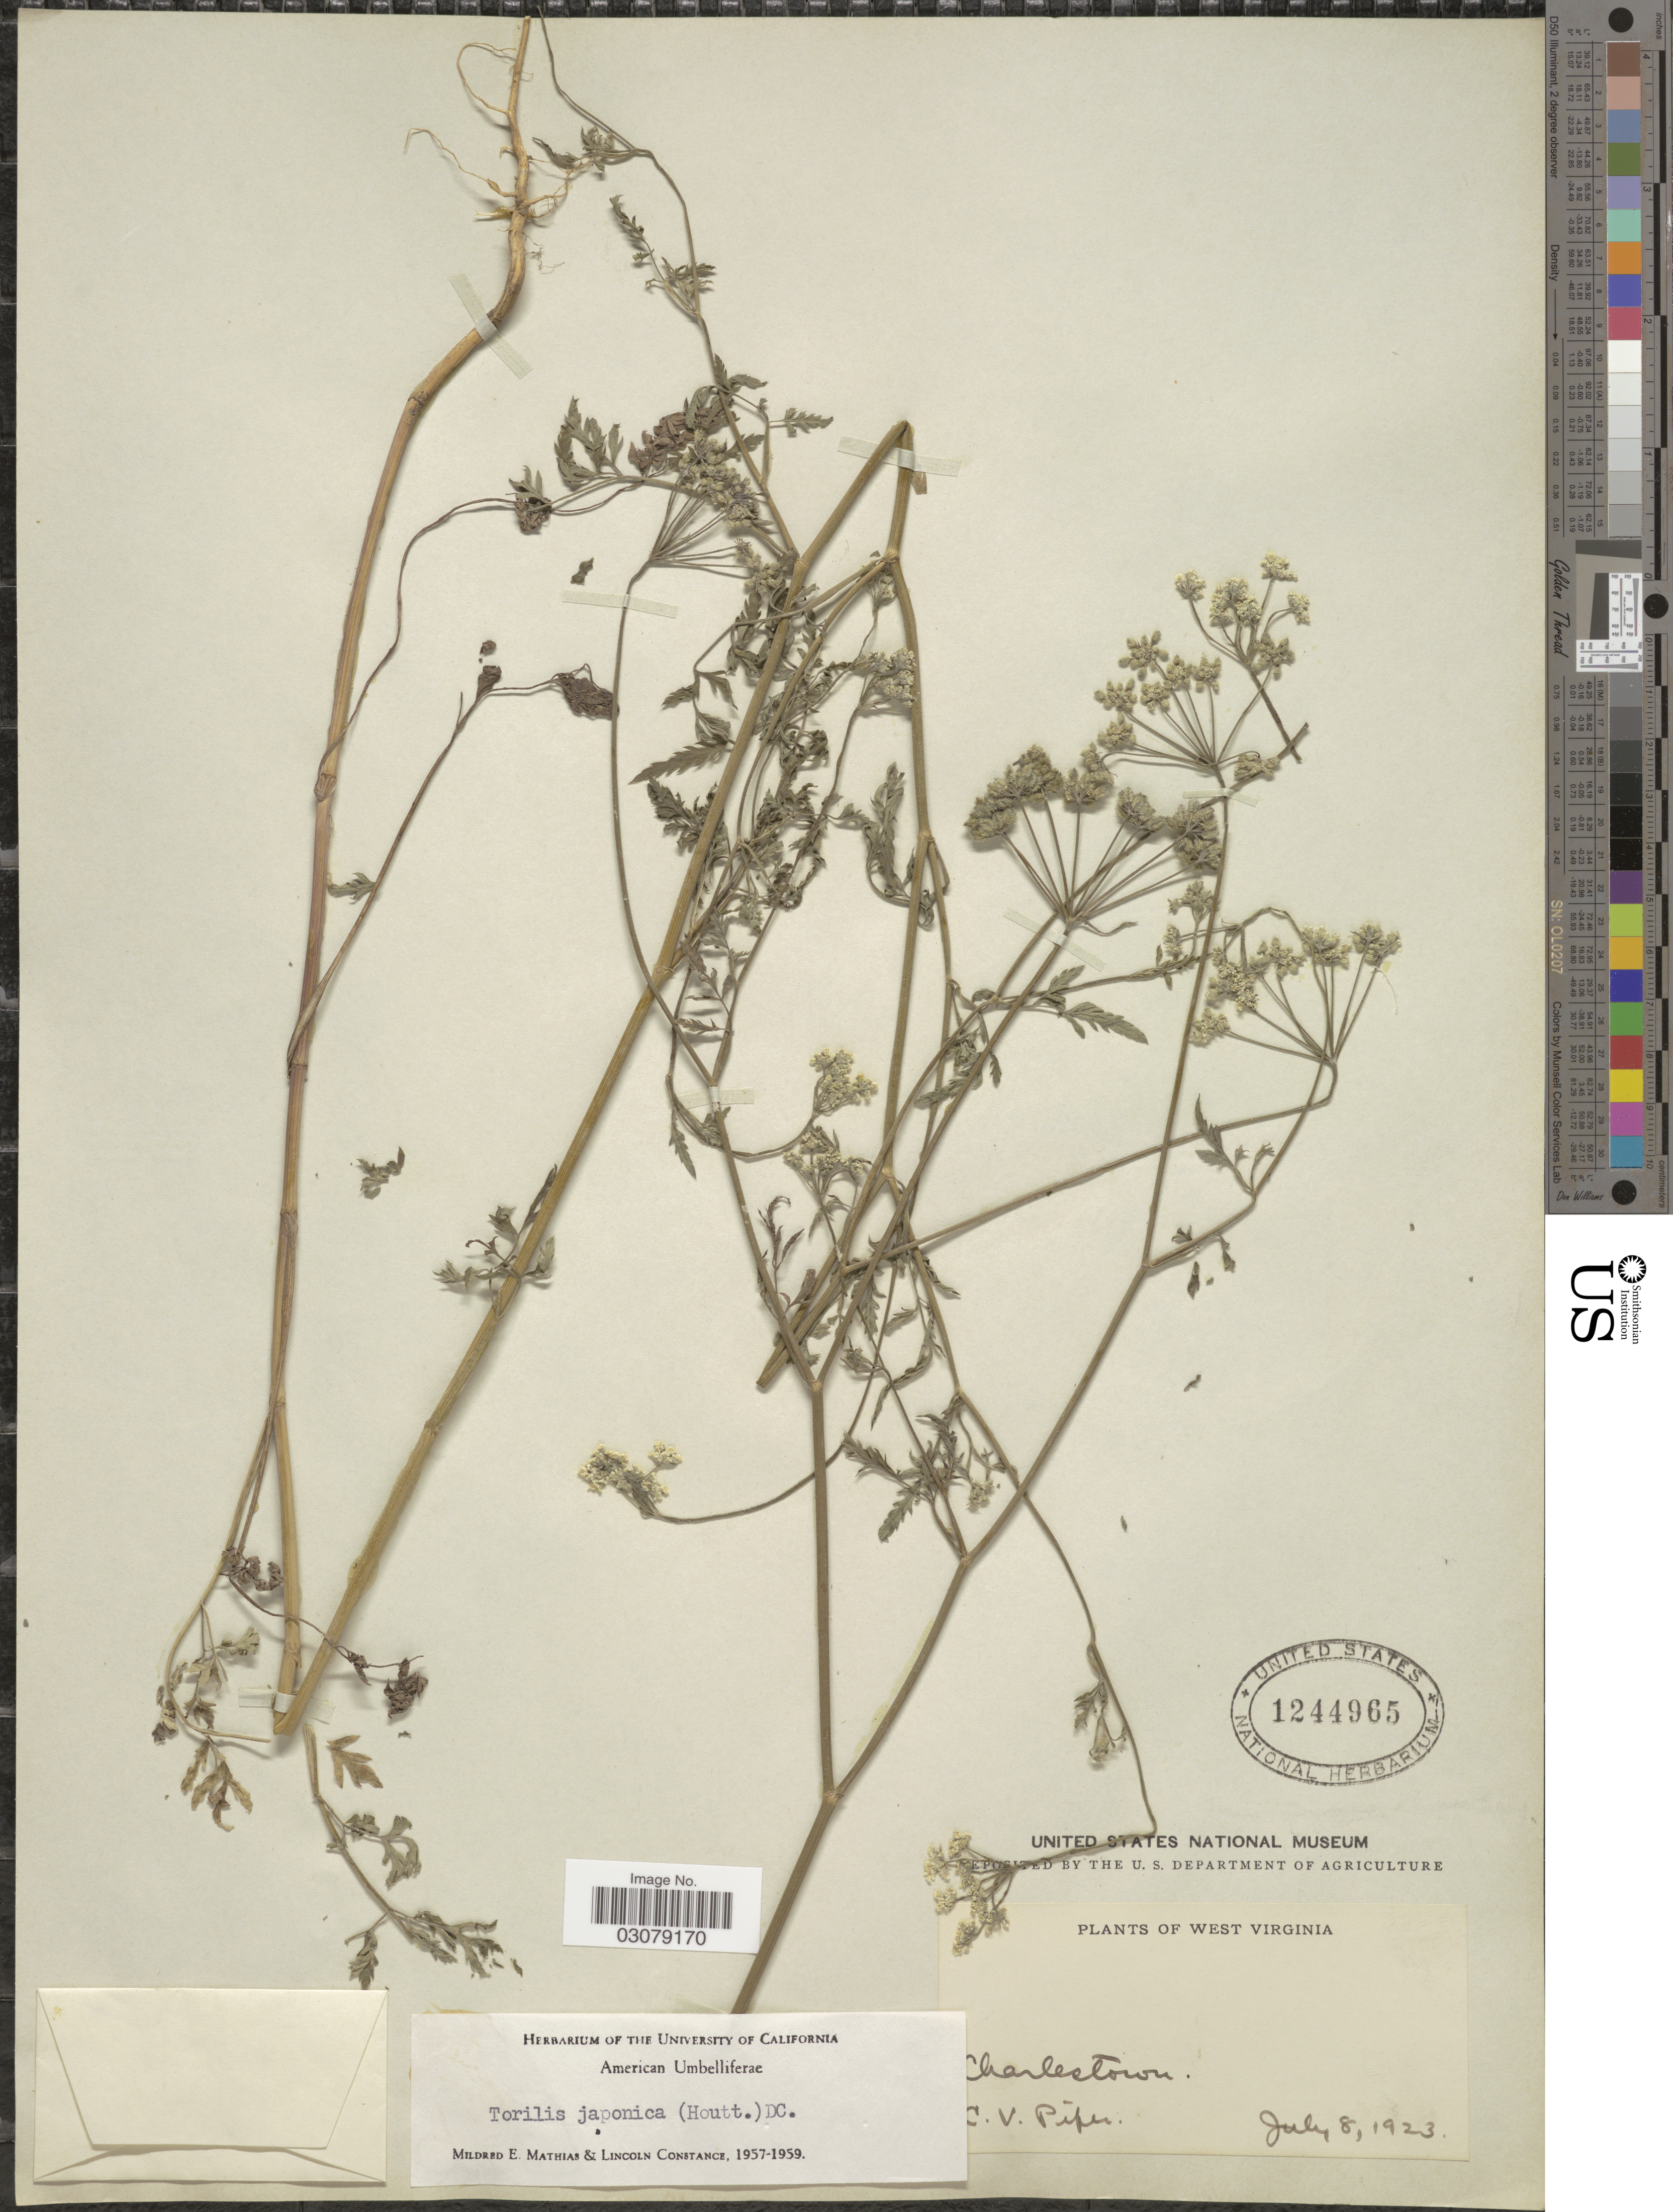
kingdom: Plantae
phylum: Tracheophyta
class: Magnoliopsida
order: Apiales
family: Apiaceae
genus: Torilis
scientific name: Torilis japonica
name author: (Houtt.) DC.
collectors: C. V. Piper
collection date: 1923-07-08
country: United States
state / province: West Virginia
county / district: Jefferson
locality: Charlestown.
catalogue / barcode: US 1244965